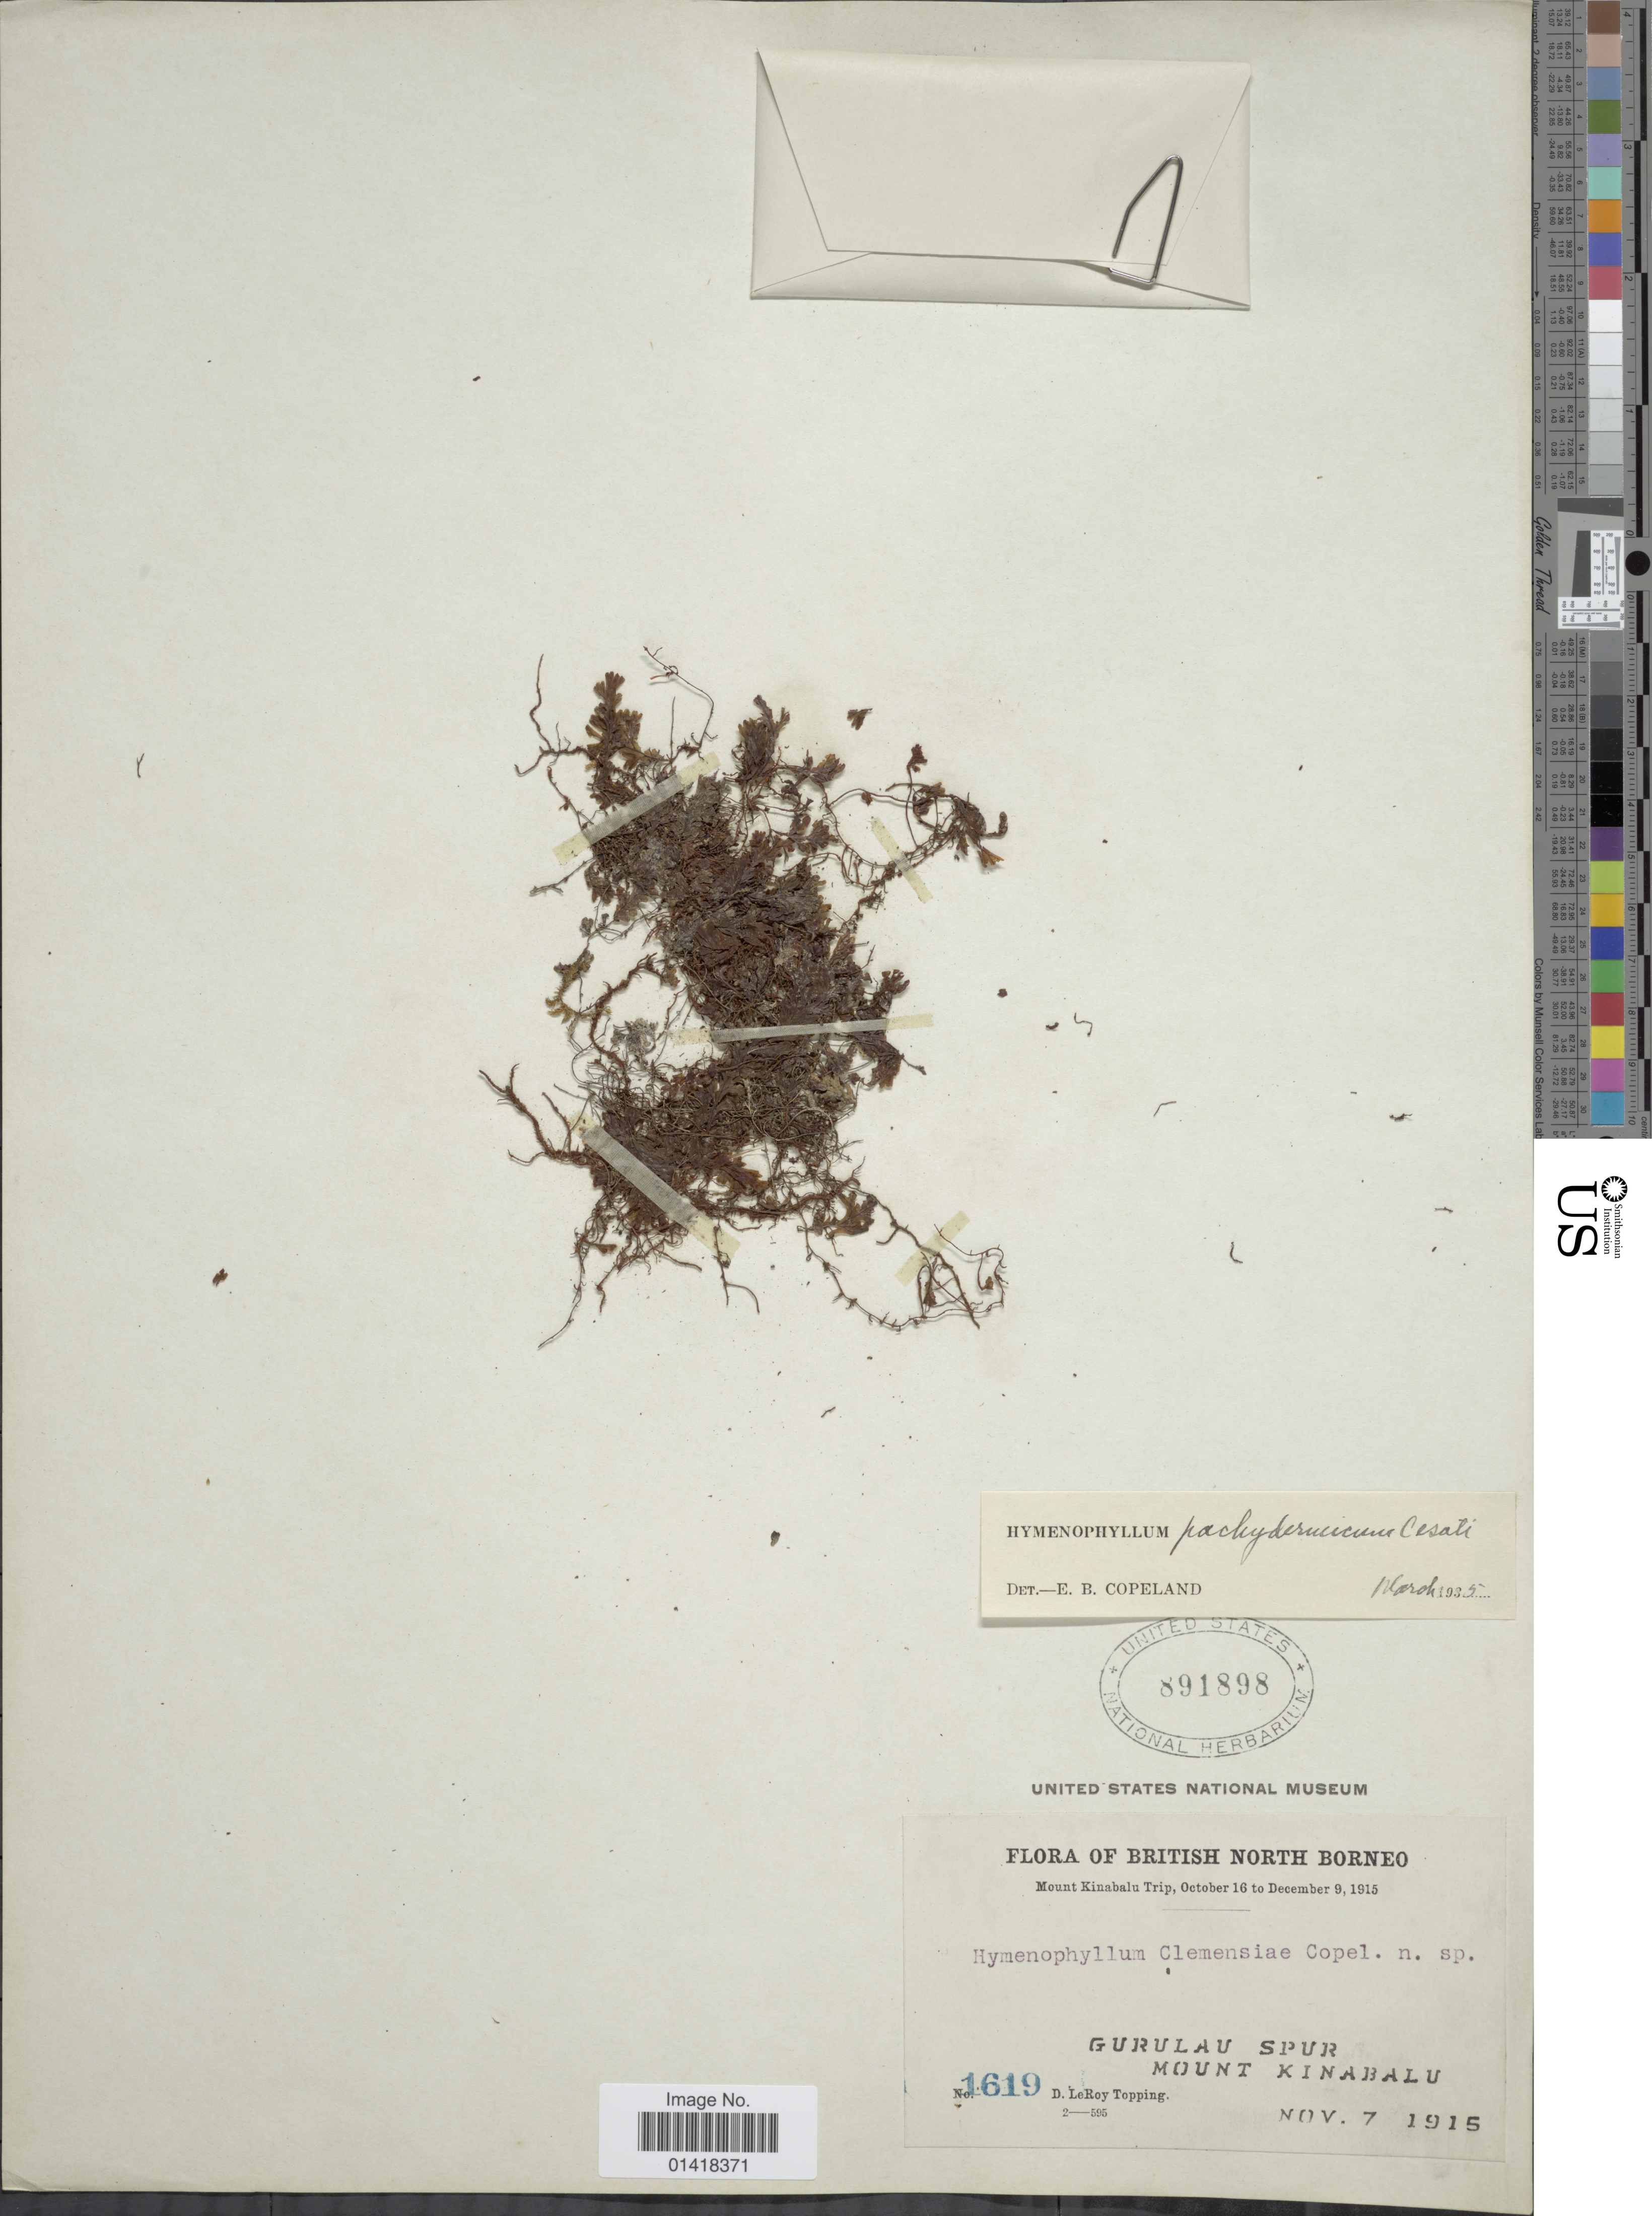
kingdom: Plantae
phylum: Tracheophyta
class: Polypodiopsida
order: Hymenophyllales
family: Hymenophyllaceae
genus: Hymenophyllum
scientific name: Hymenophyllum pachydermicum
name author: Ces.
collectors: D. L. Topping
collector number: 1619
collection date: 1915-11-07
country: Malaysia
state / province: Sabah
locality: British North Borneo. Gurulau Spur. Mount Kinabalu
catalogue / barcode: US 891898